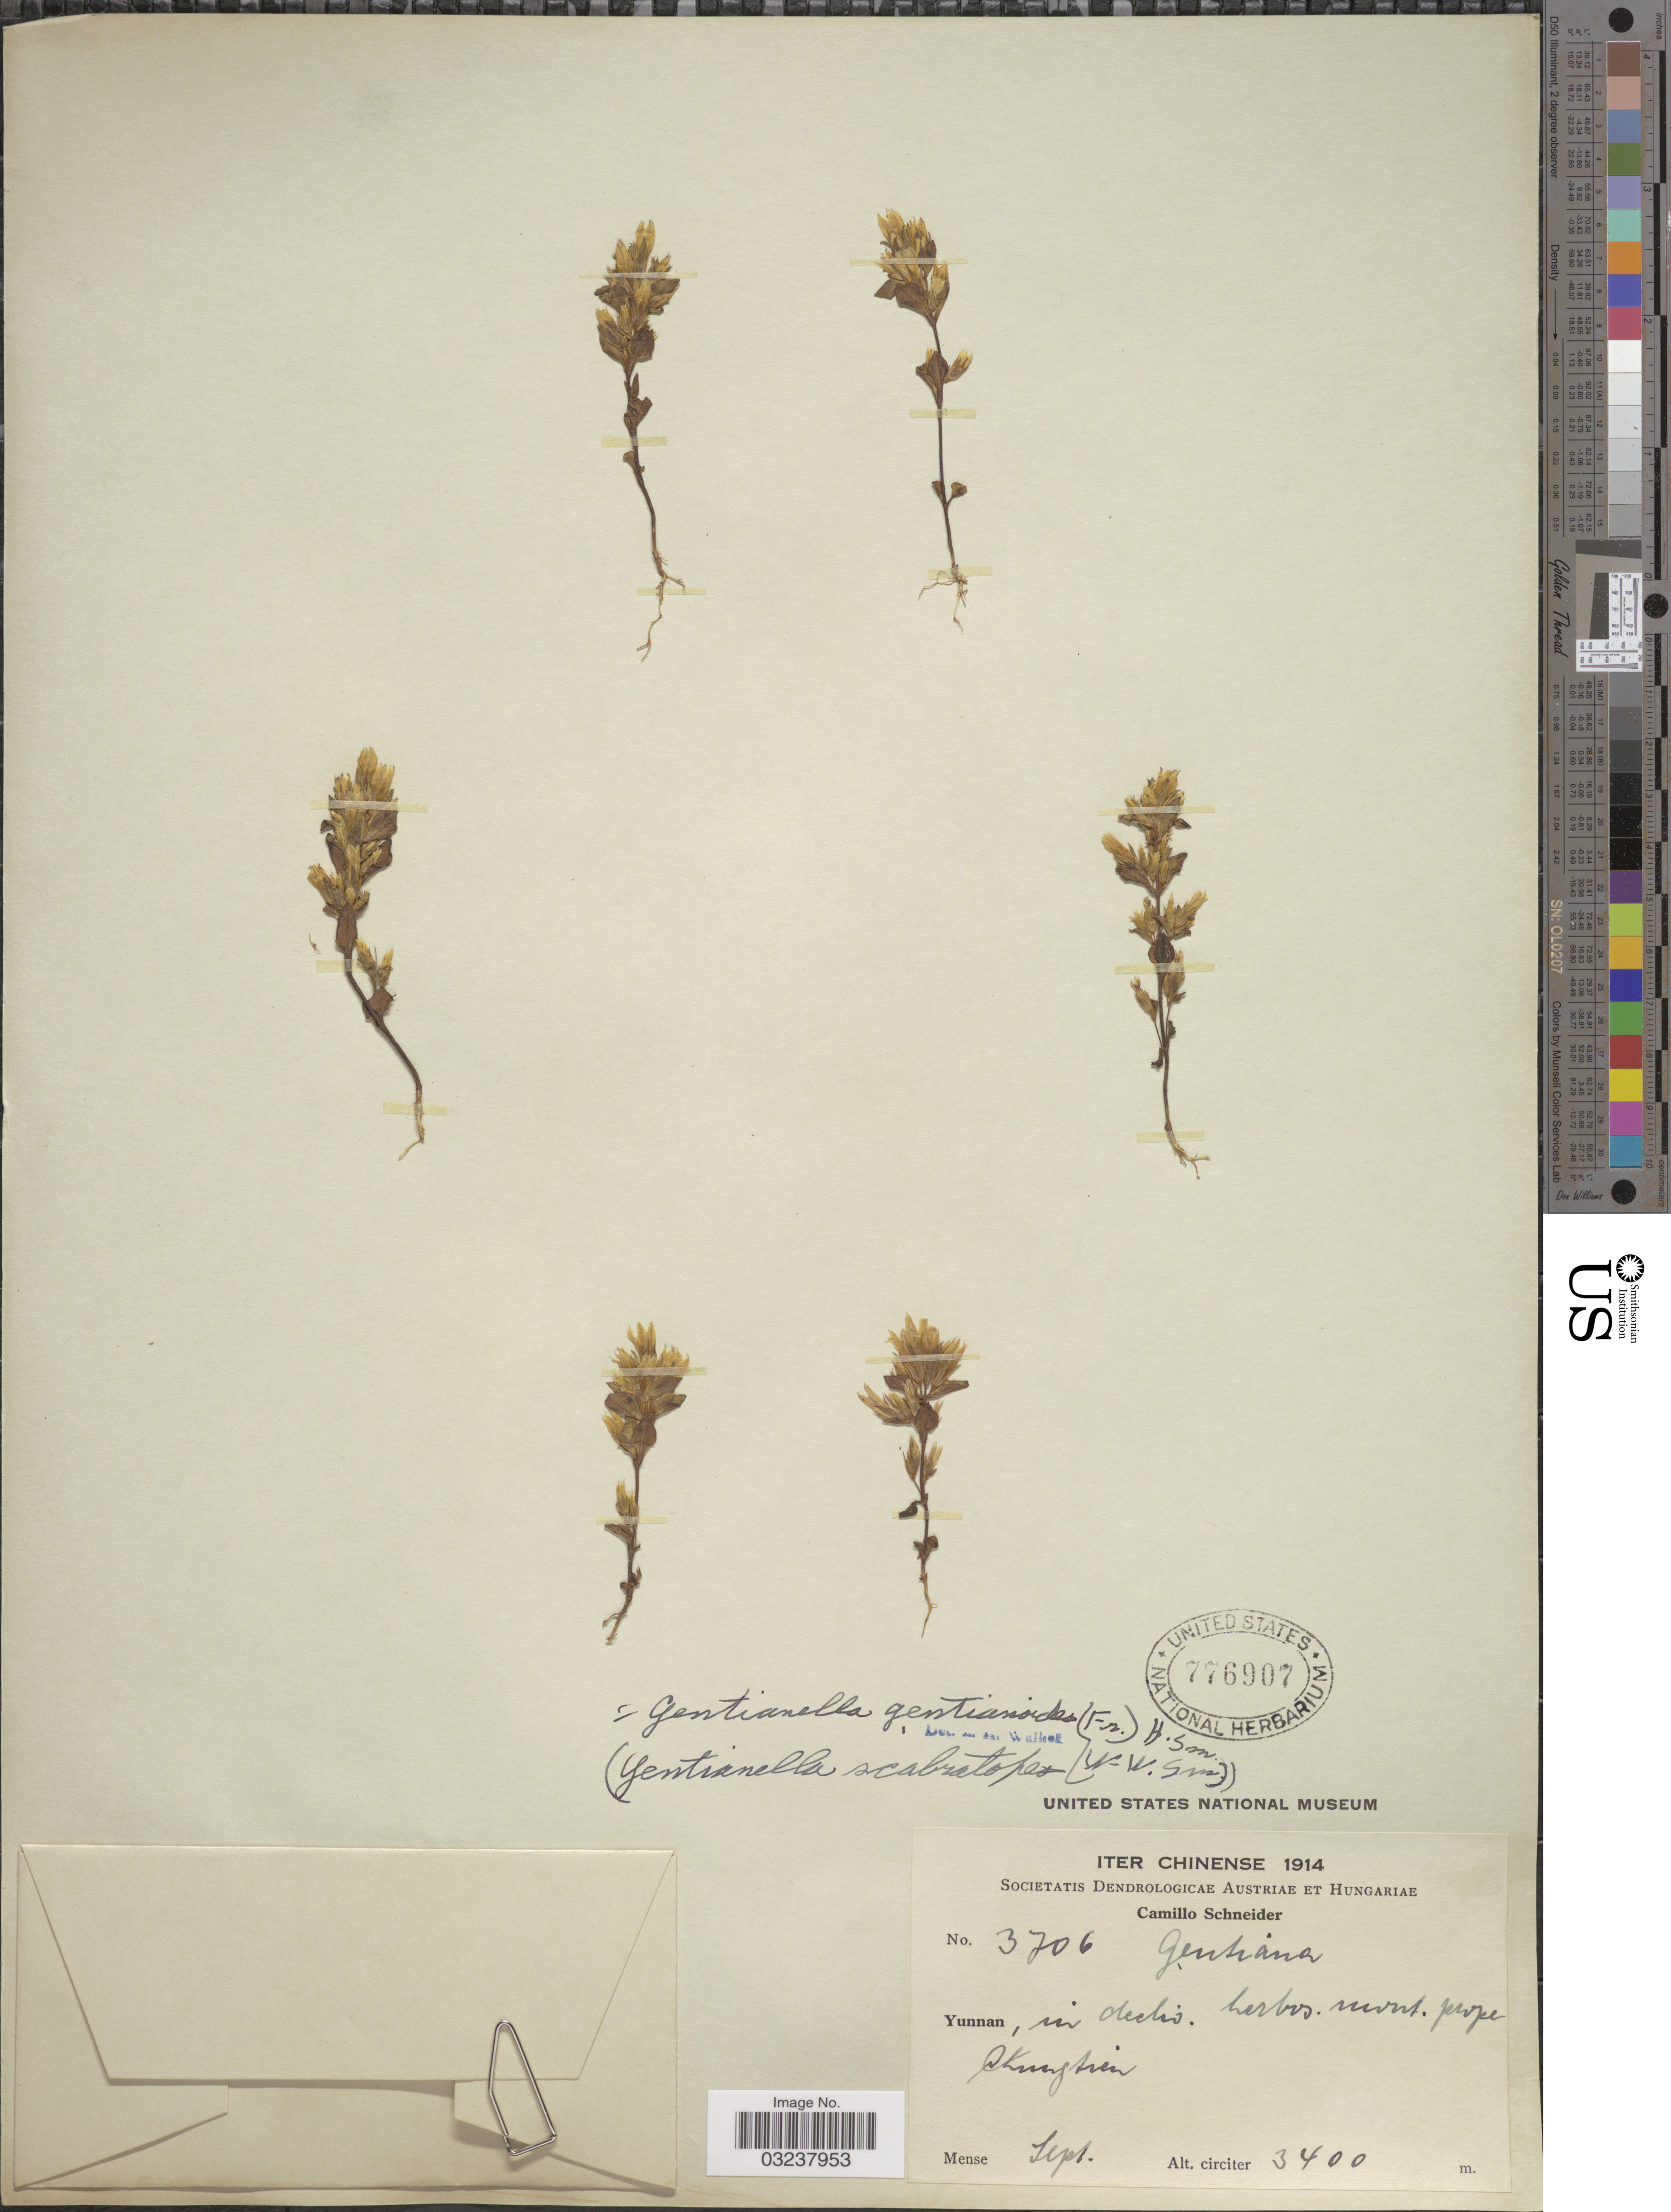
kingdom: Plantae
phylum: Tracheophyta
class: Magnoliopsida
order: Gentianales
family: Gentianaceae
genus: Gentianella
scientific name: Gentianella gentianoides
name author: (Franch.) Harry Sm.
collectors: C. K. Schneider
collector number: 3706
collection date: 1914-09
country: China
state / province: Yunnan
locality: In decliv. herbos mont. prope Chungtien.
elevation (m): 3400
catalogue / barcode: US 776907